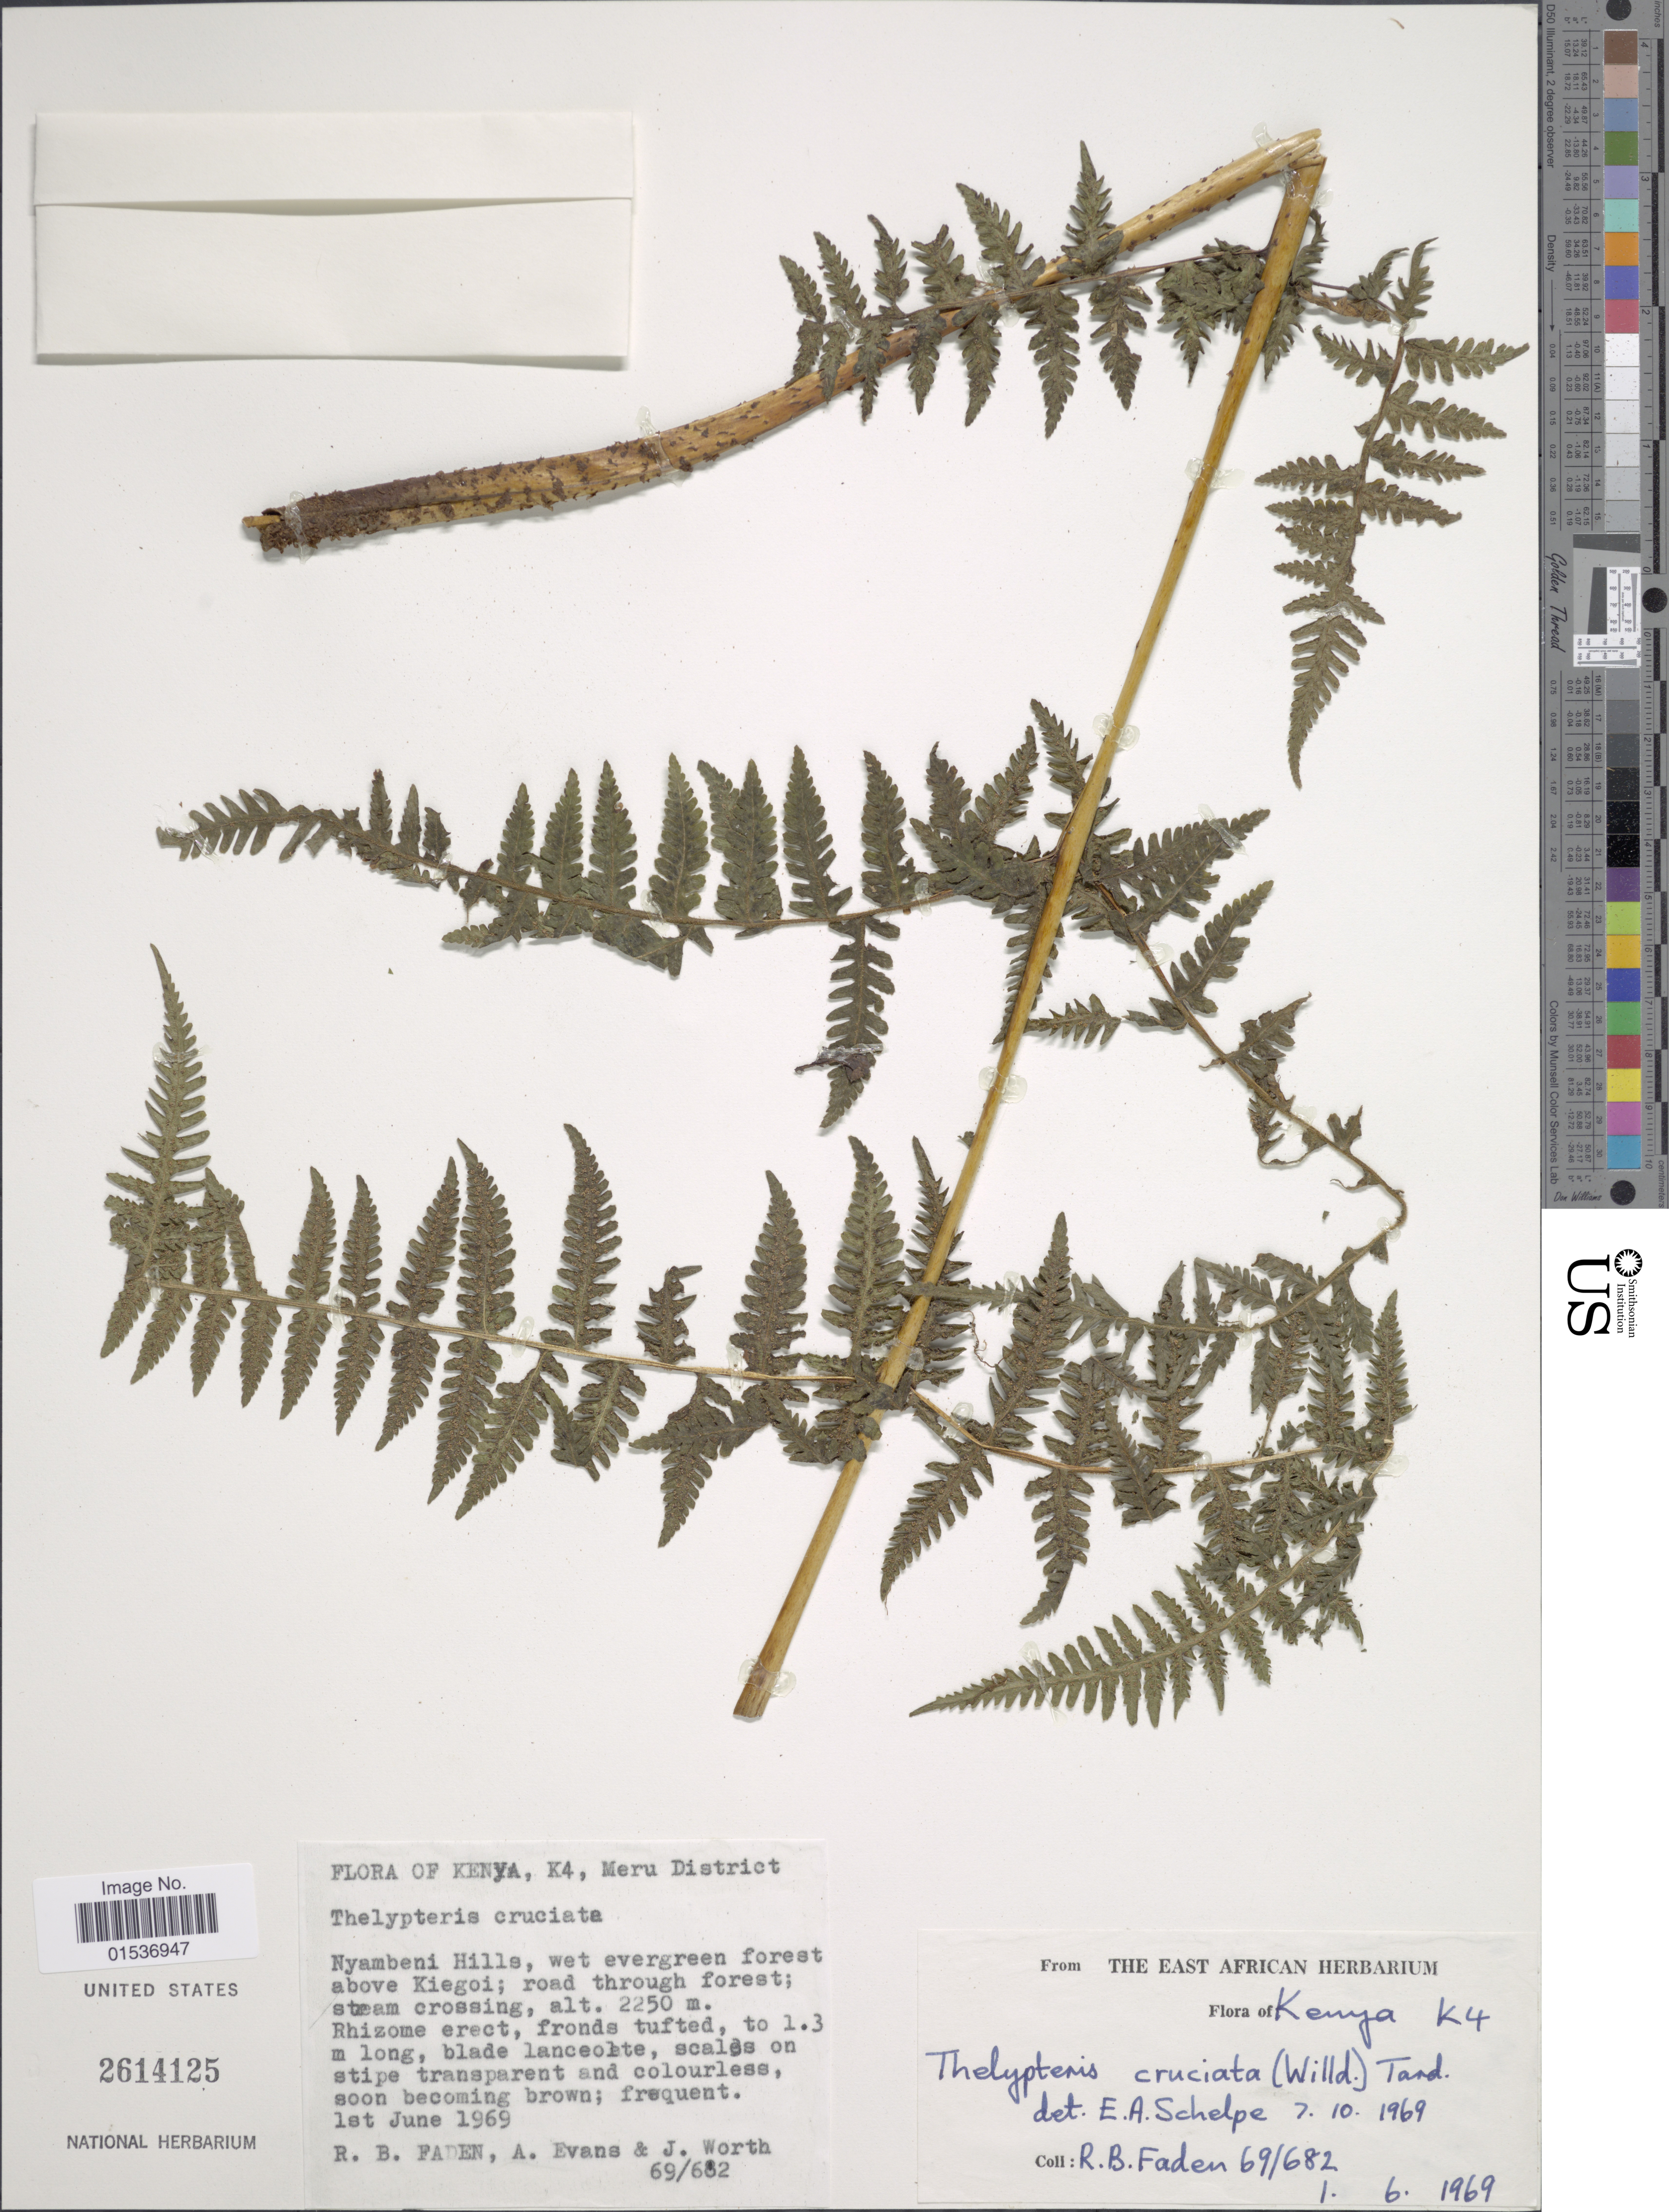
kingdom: Plantae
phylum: Tracheophyta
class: Polypodiopsida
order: Polypodiales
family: Thelypteridaceae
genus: Pseudophegopteris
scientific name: Pseudophegopteris cruciata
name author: (Willd.) Holttum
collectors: R. B. Faden, A. Evans & J. Worth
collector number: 69/682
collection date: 1969-06-01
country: Kenya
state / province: Meru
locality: Kenya, K4, Meru District, Nyambeni Hills, above Kiegoi.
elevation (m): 2250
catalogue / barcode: US 2614125